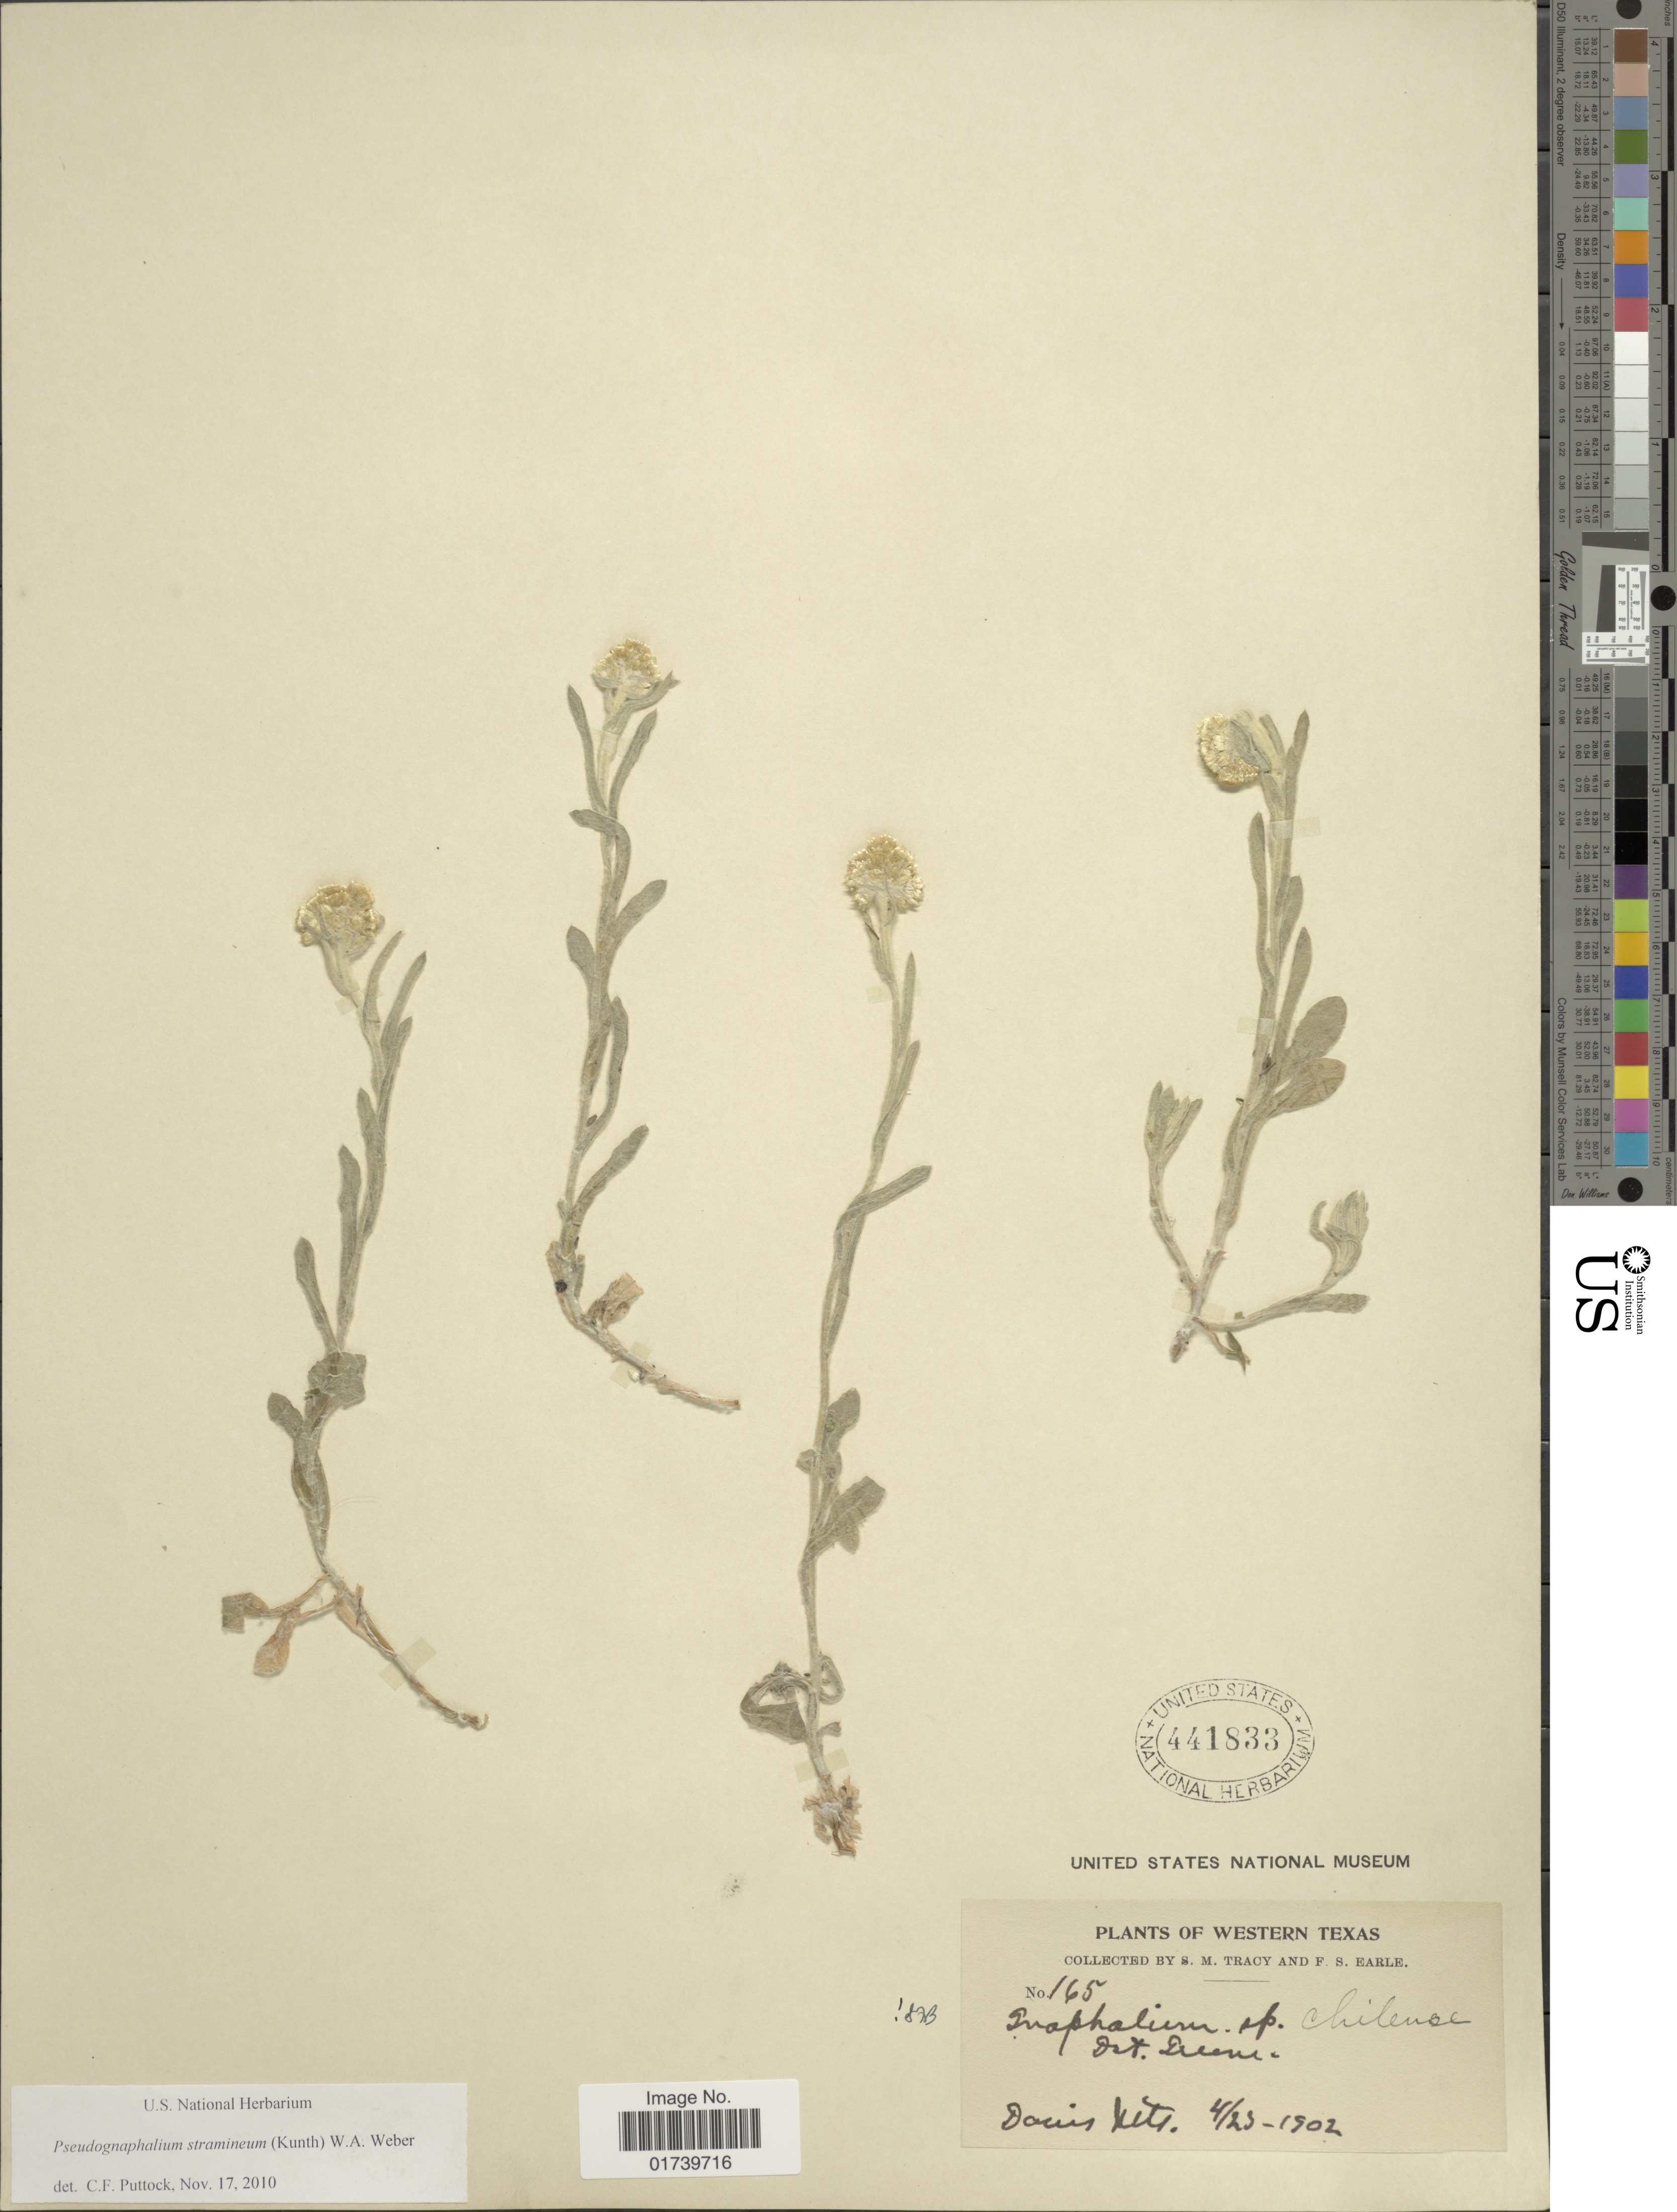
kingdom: Plantae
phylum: Tracheophyta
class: Magnoliopsida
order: Asterales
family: Asteraceae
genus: Pseudognaphalium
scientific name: Pseudognaphalium stramineum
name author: (Kunth) Anderb.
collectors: S. M. Tracy & F. S. Earle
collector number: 165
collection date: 1902-04-23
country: United States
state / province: Texas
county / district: Jeff Davis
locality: Davis Mountain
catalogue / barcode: US 441833